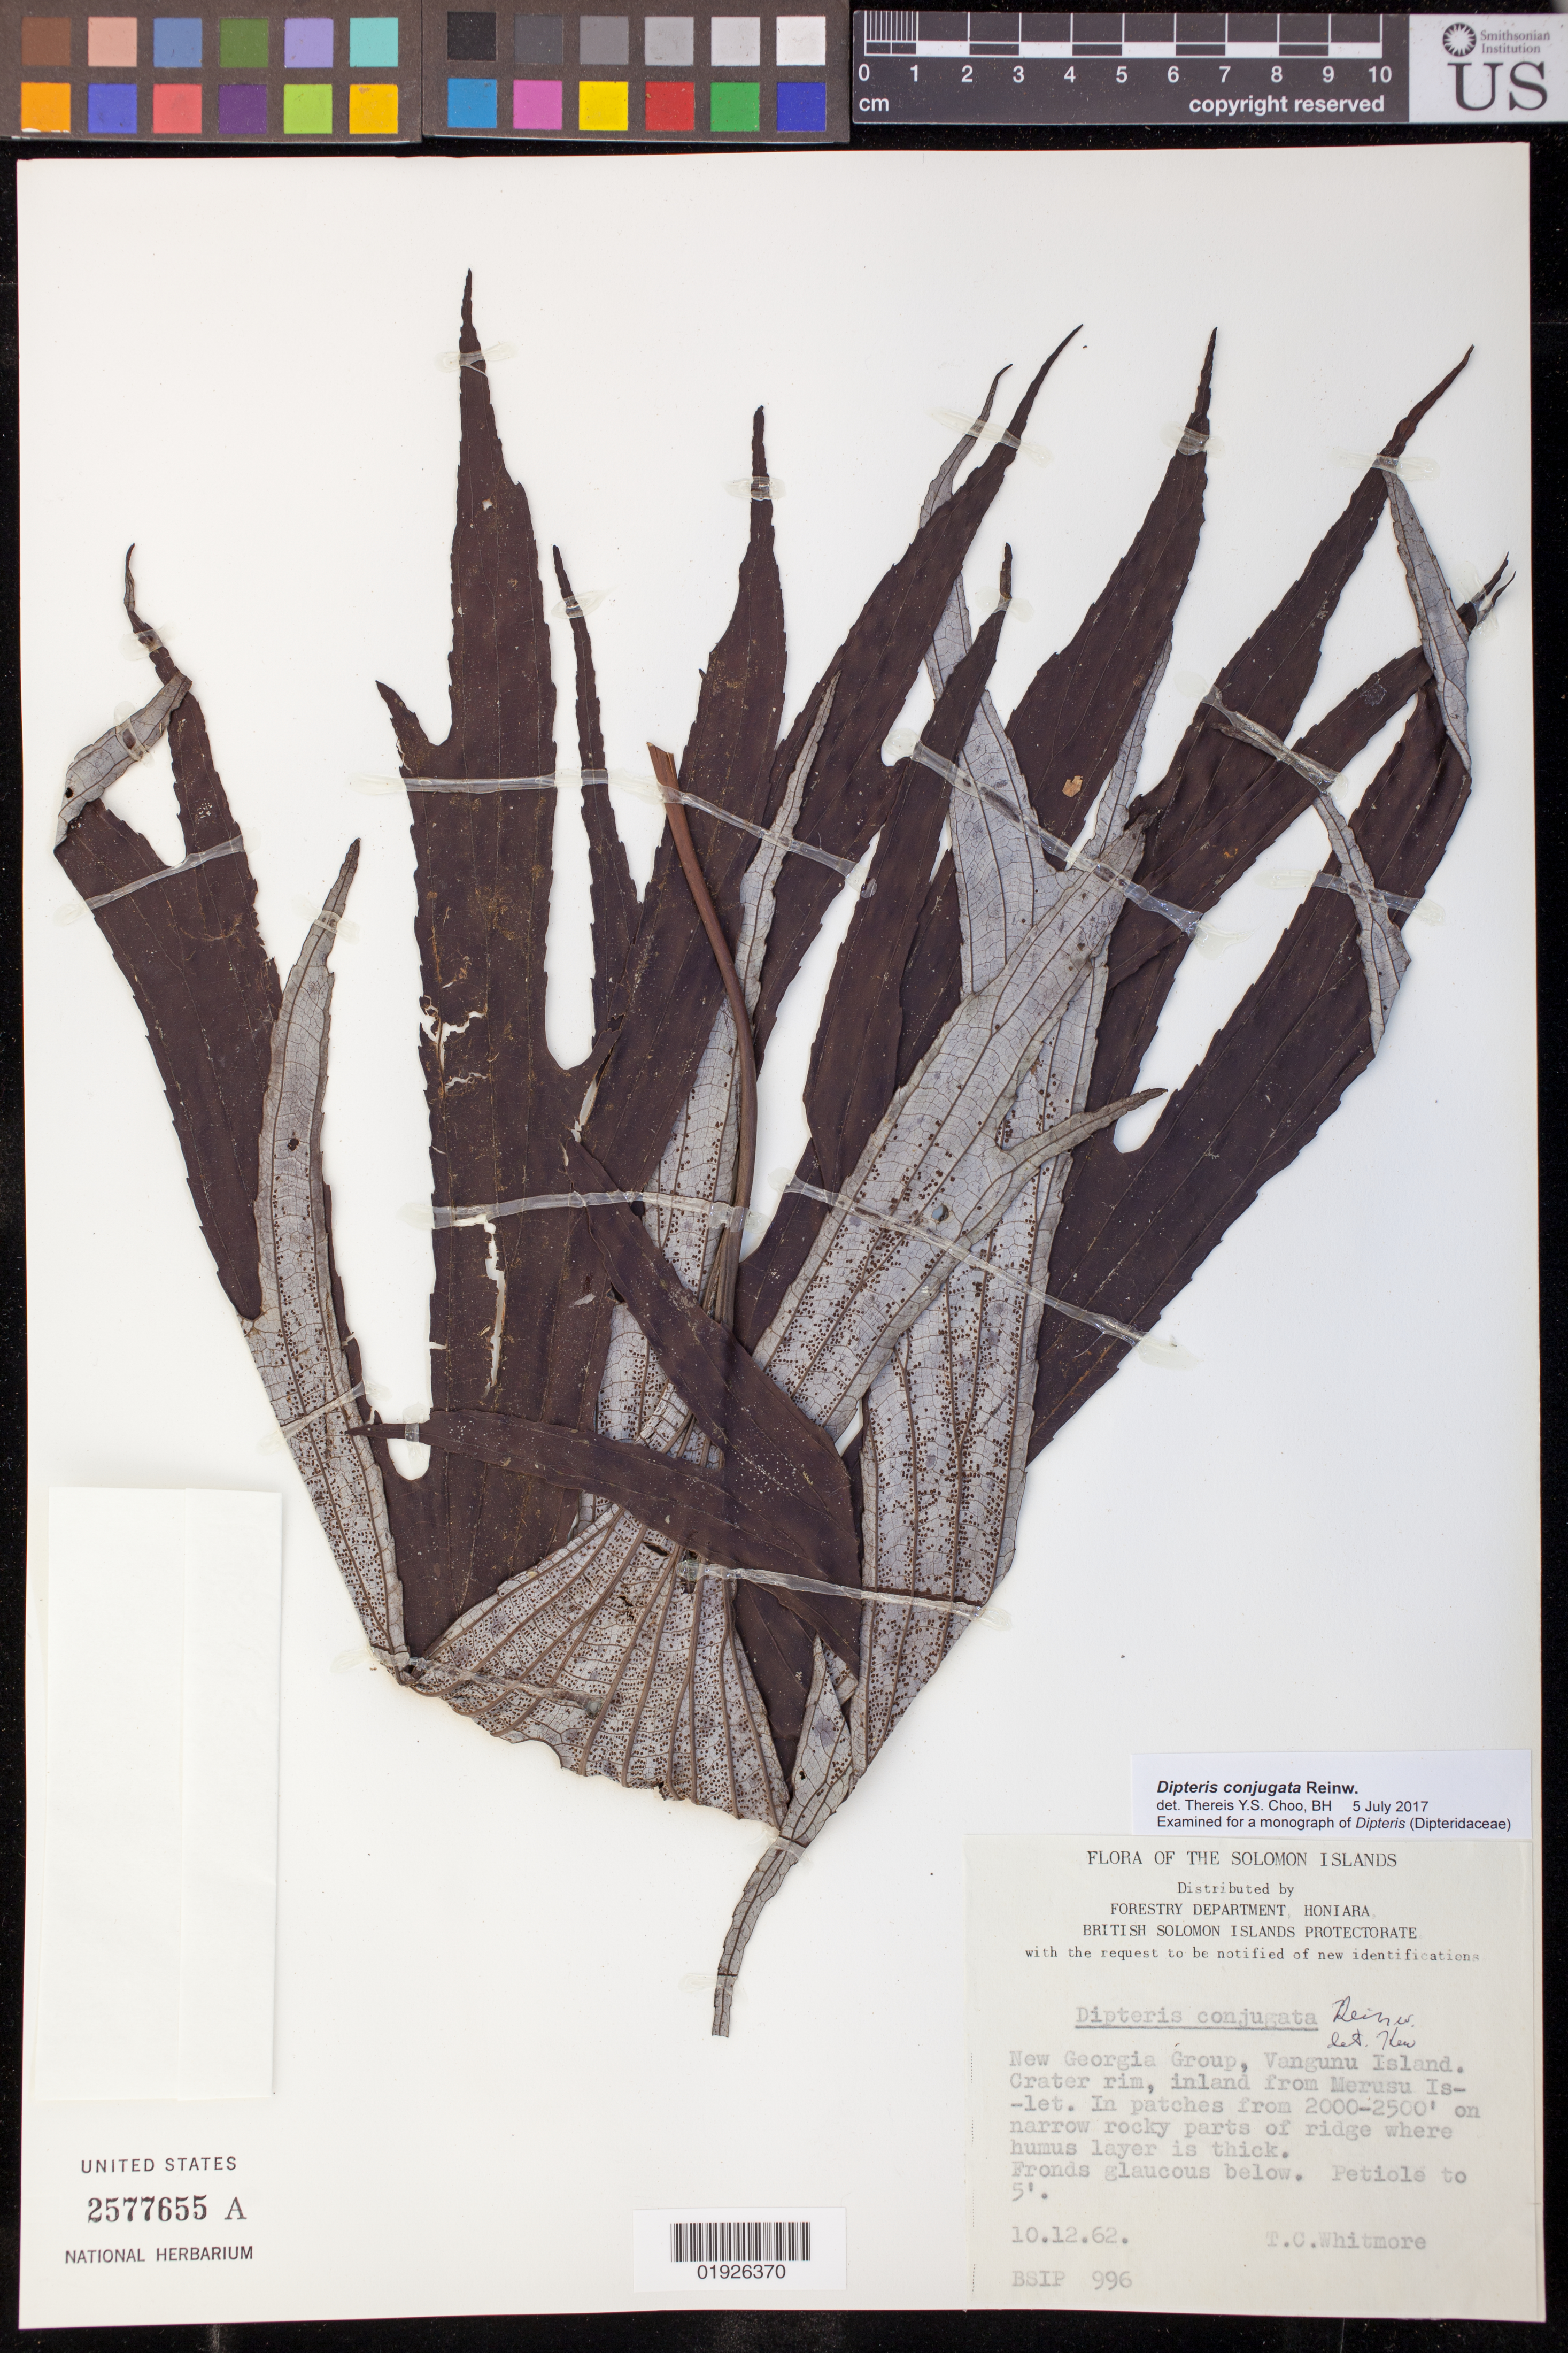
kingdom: Plantae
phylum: Tracheophyta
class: Polypodiopsida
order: Gleicheniales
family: Dipteridaceae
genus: Dipteris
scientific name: Dipteris conjugata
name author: Reinw.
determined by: Choo, Thereis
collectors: -. Whitmore & Womersley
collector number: BSIP 996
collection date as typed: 10.12.62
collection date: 1962-12-10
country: Solomon Islands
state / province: Solomon Islands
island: Vangunu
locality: New Georgia Group, Vangunu Island, Crater rim, inland from Merusu Islet.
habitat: In patches on narrow rocky parts of ridge where humus layer is thick.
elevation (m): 610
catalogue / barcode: US 2577655A